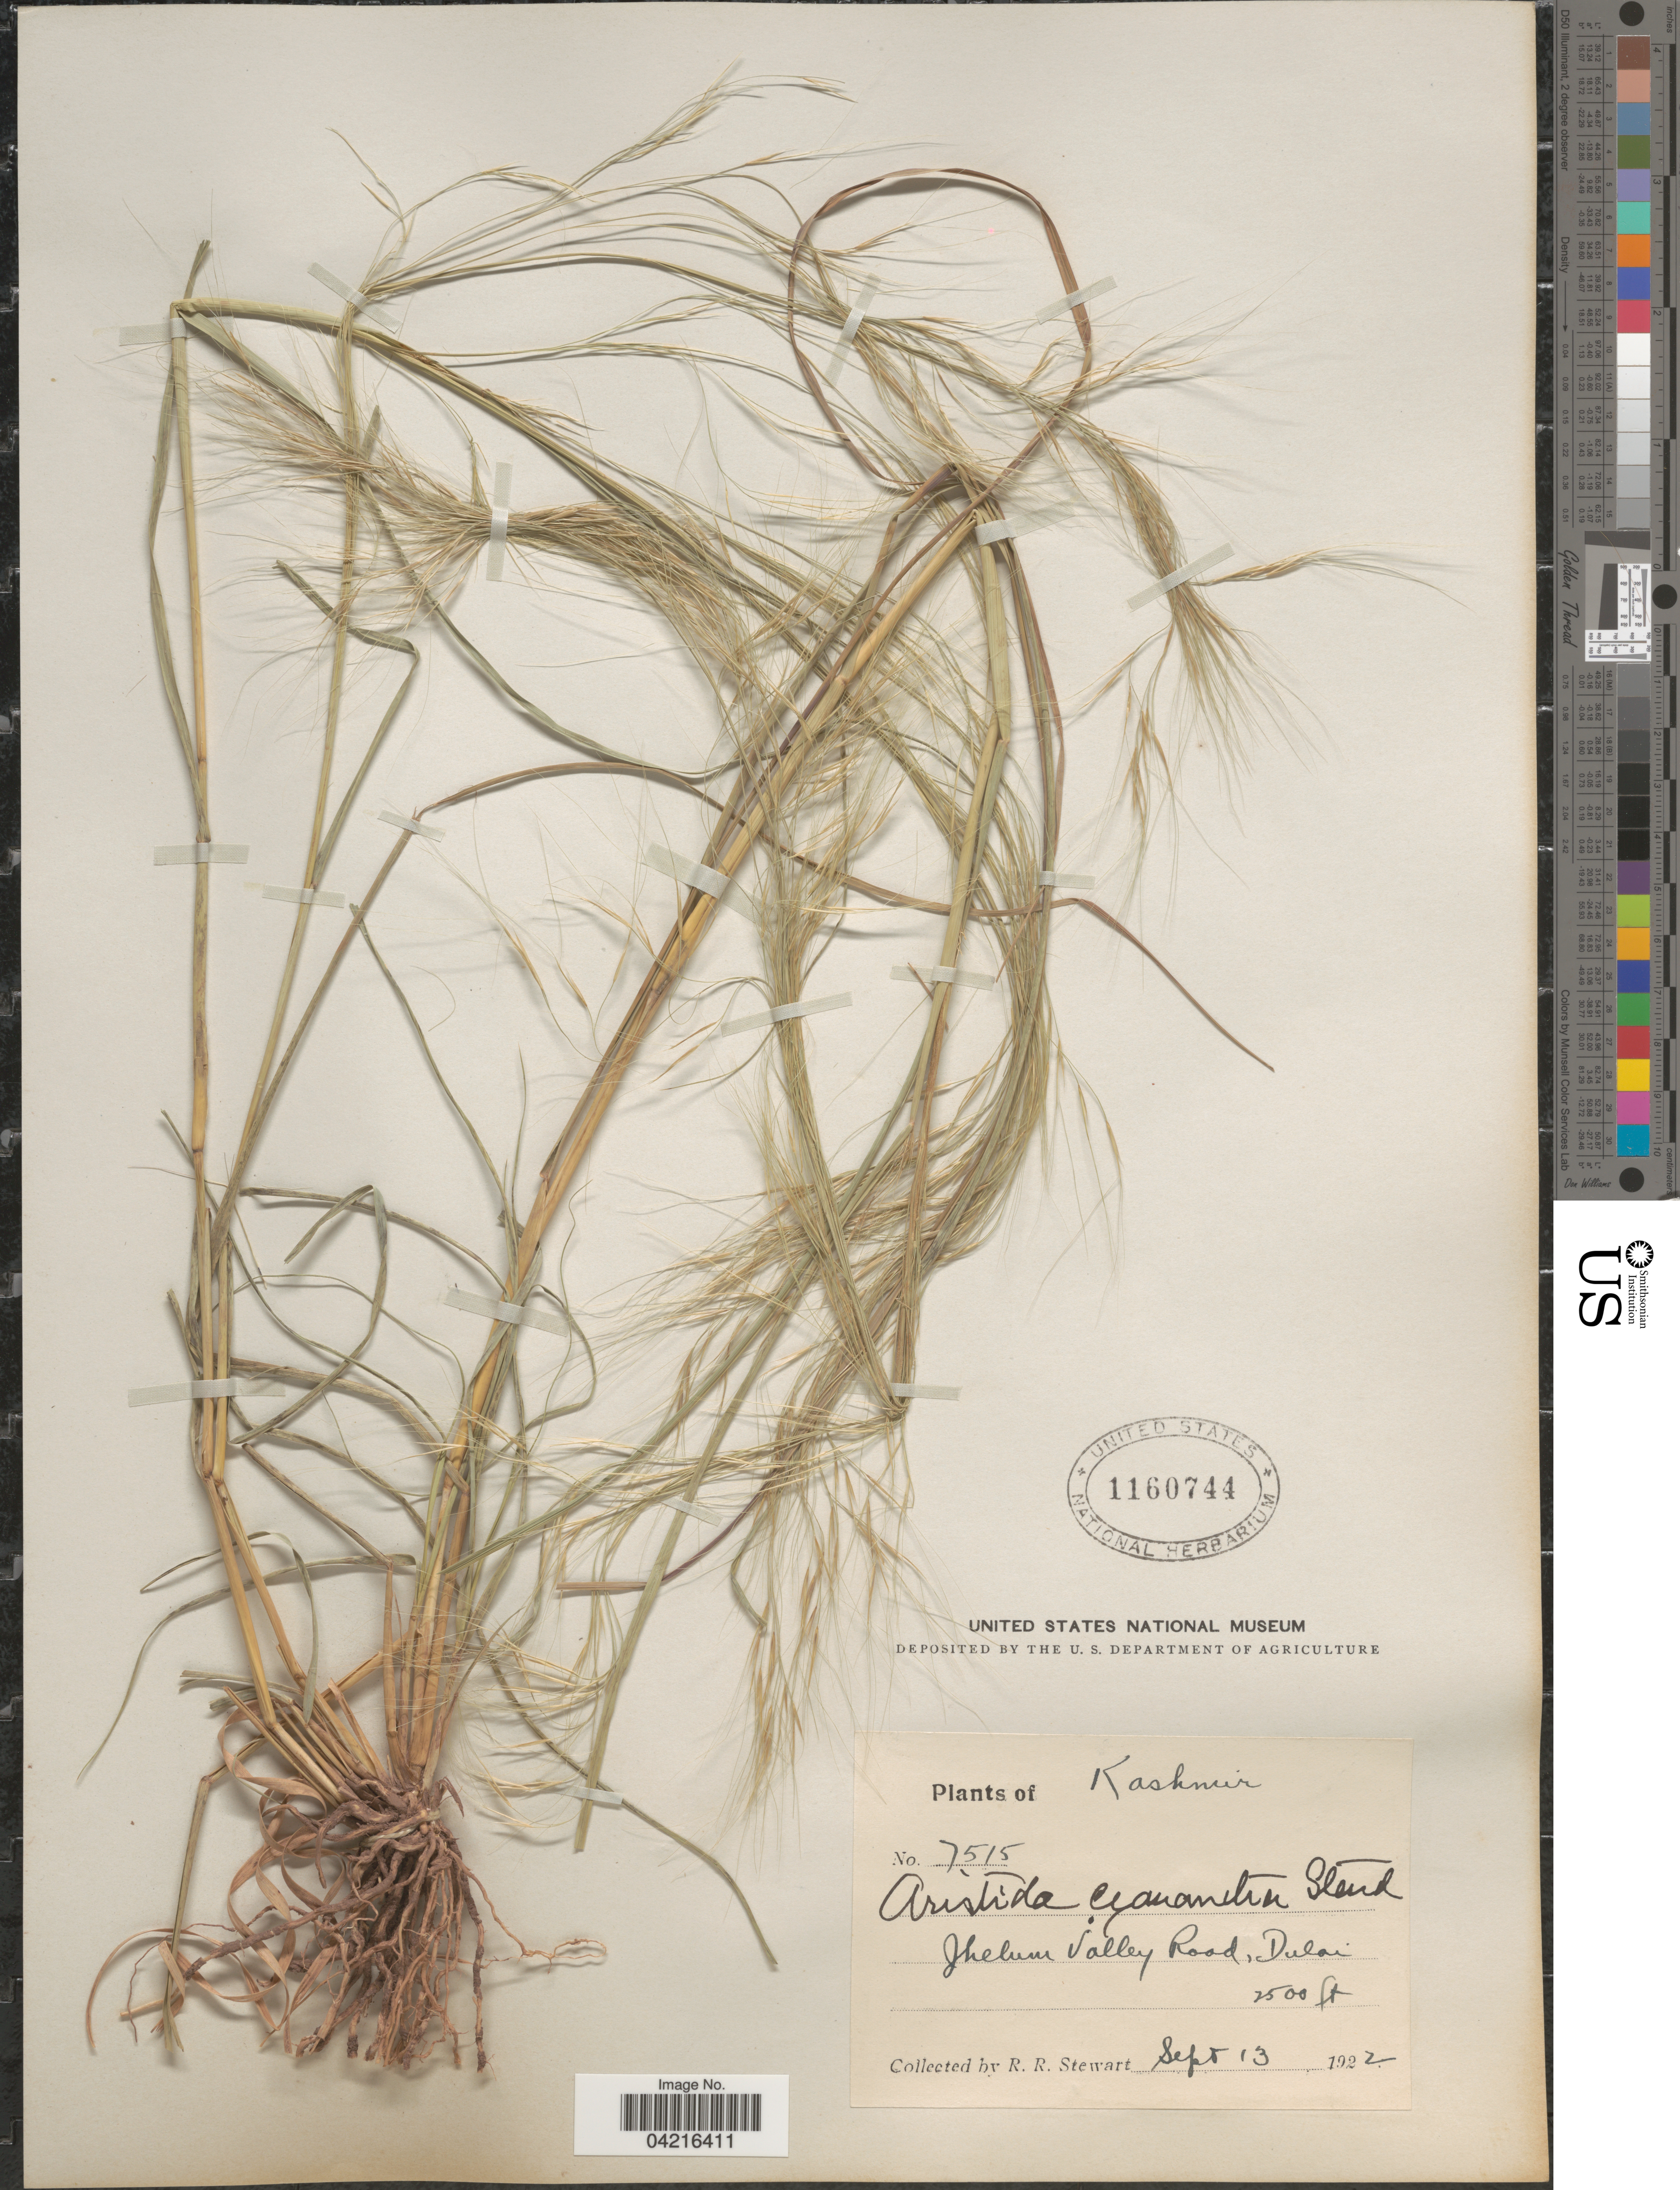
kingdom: Plantae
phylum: Tracheophyta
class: Liliopsida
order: Poales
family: Poaceae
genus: Aristida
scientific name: Aristida cyanantha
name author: Nees ex Steud.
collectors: R. Stewart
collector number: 7515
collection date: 1922-09-13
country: India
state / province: Jammu and Kashmir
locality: Kashmir. Jhelum Valley Road, Dulai.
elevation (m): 762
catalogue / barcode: US 1160744